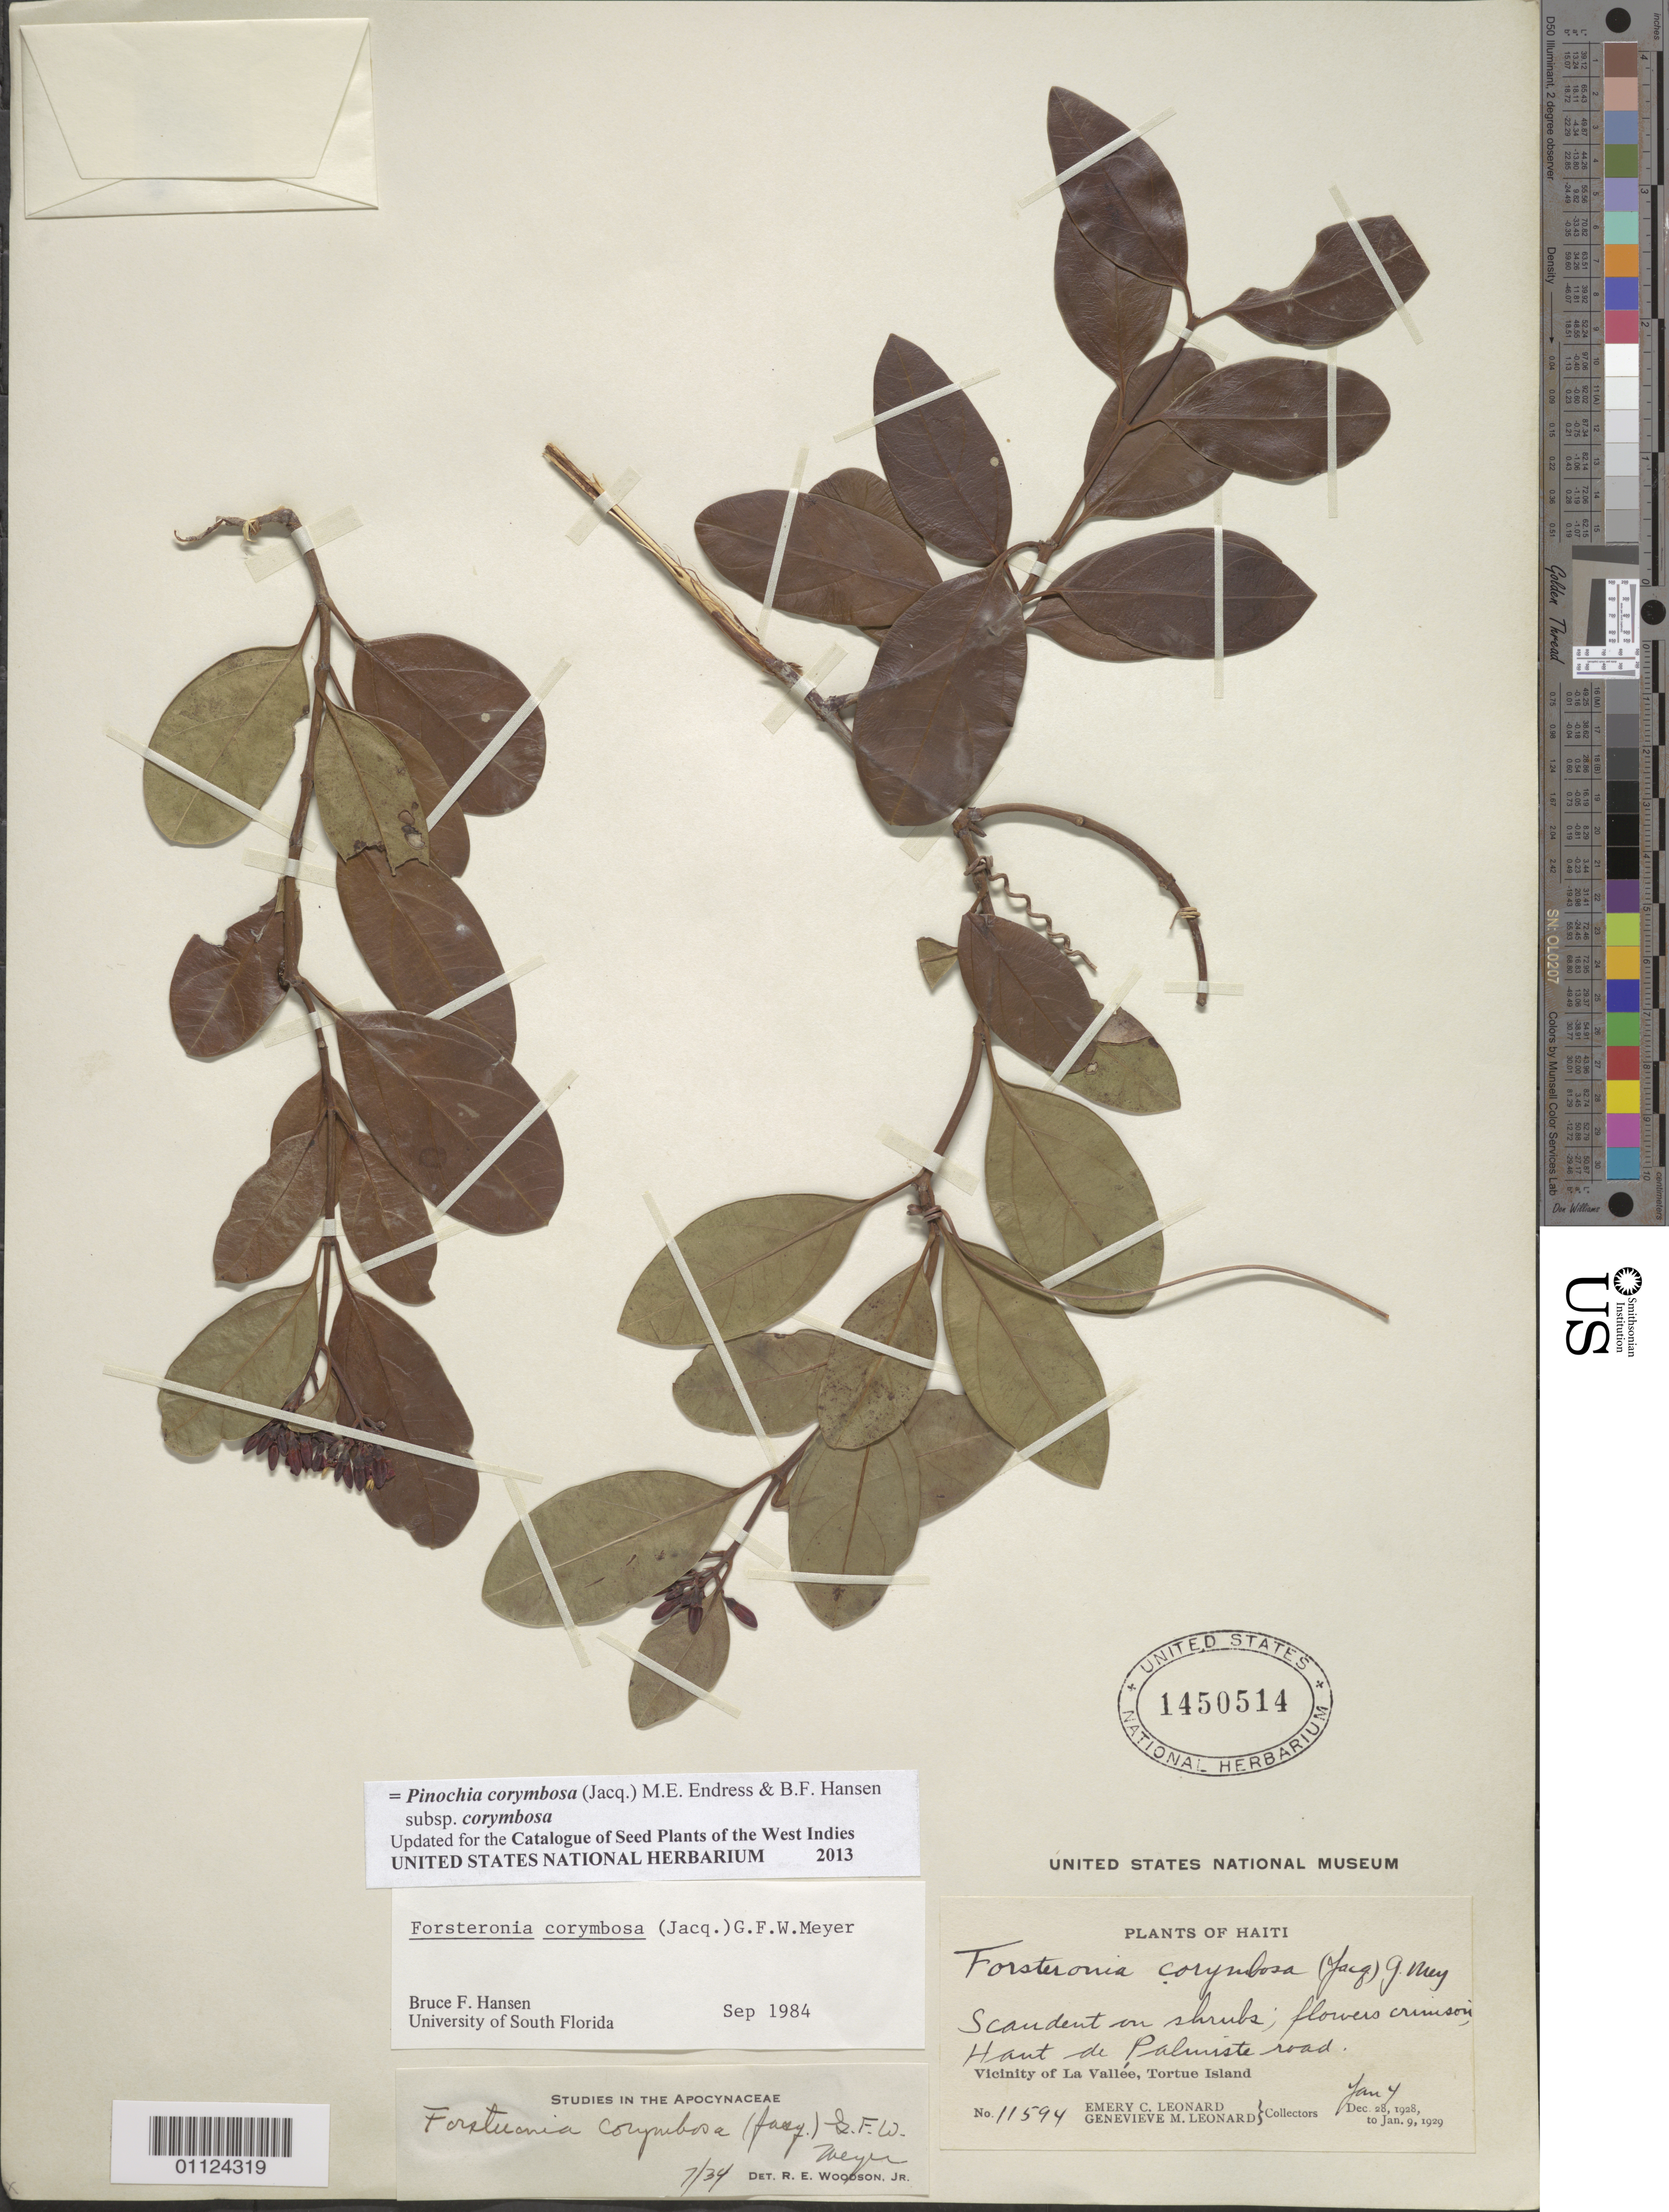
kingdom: Plantae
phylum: Tracheophyta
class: Magnoliopsida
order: Gentianales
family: Apocynaceae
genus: Pinochia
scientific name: Pinochia corymbosa subsp. corymbosa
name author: (Jacq.) M.E. Endress & B.F. Hansen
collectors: E. C. Leonard & G. M. Leonard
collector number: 11594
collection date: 1928-12-28/1929-01-09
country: Haiti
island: Tortue I.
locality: La Vallée, vicinity; haut de Palmiste Road.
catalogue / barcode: US 1450514